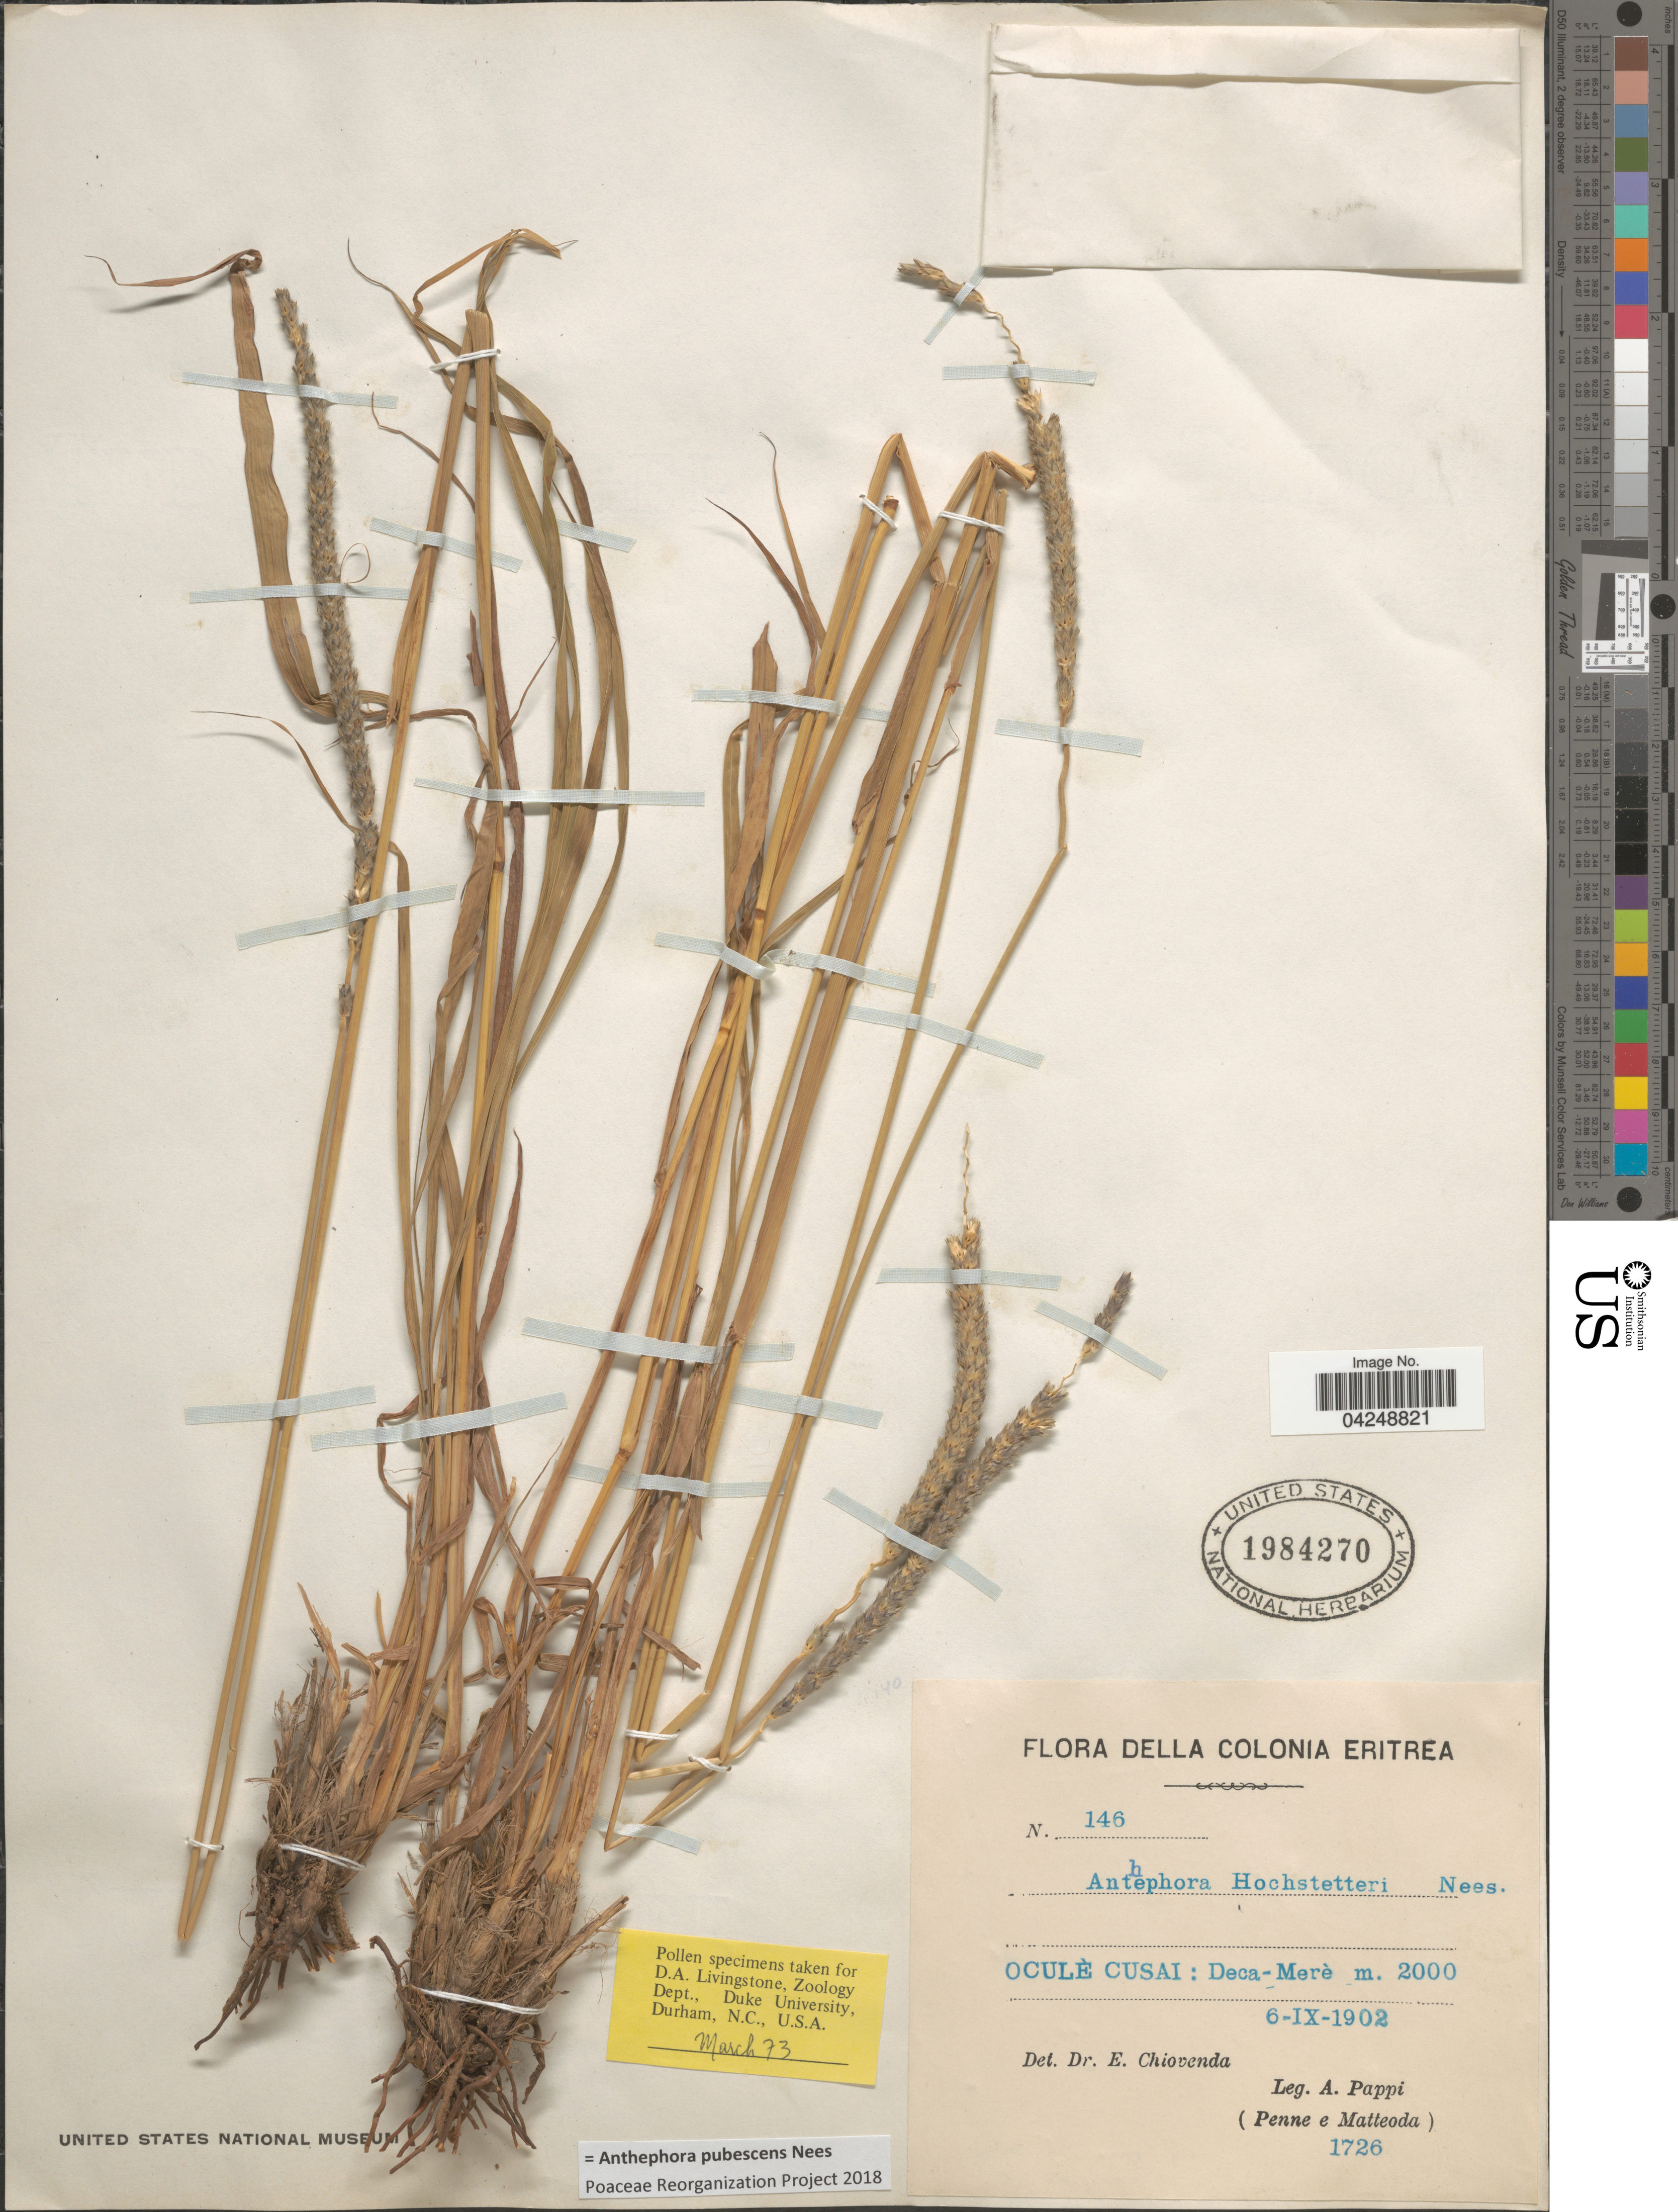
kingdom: Plantae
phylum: Tracheophyta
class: Liliopsida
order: Poales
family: Poaceae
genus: Anthephora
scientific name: Anthephora pubescens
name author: Nees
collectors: A. Pappi, Penne & Matteoda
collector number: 1726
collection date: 1902-09-06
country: Eritrea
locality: Della Colonia Eritrea. Oculè Cusai: Deca-Merè.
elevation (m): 2000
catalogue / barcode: US 1984270